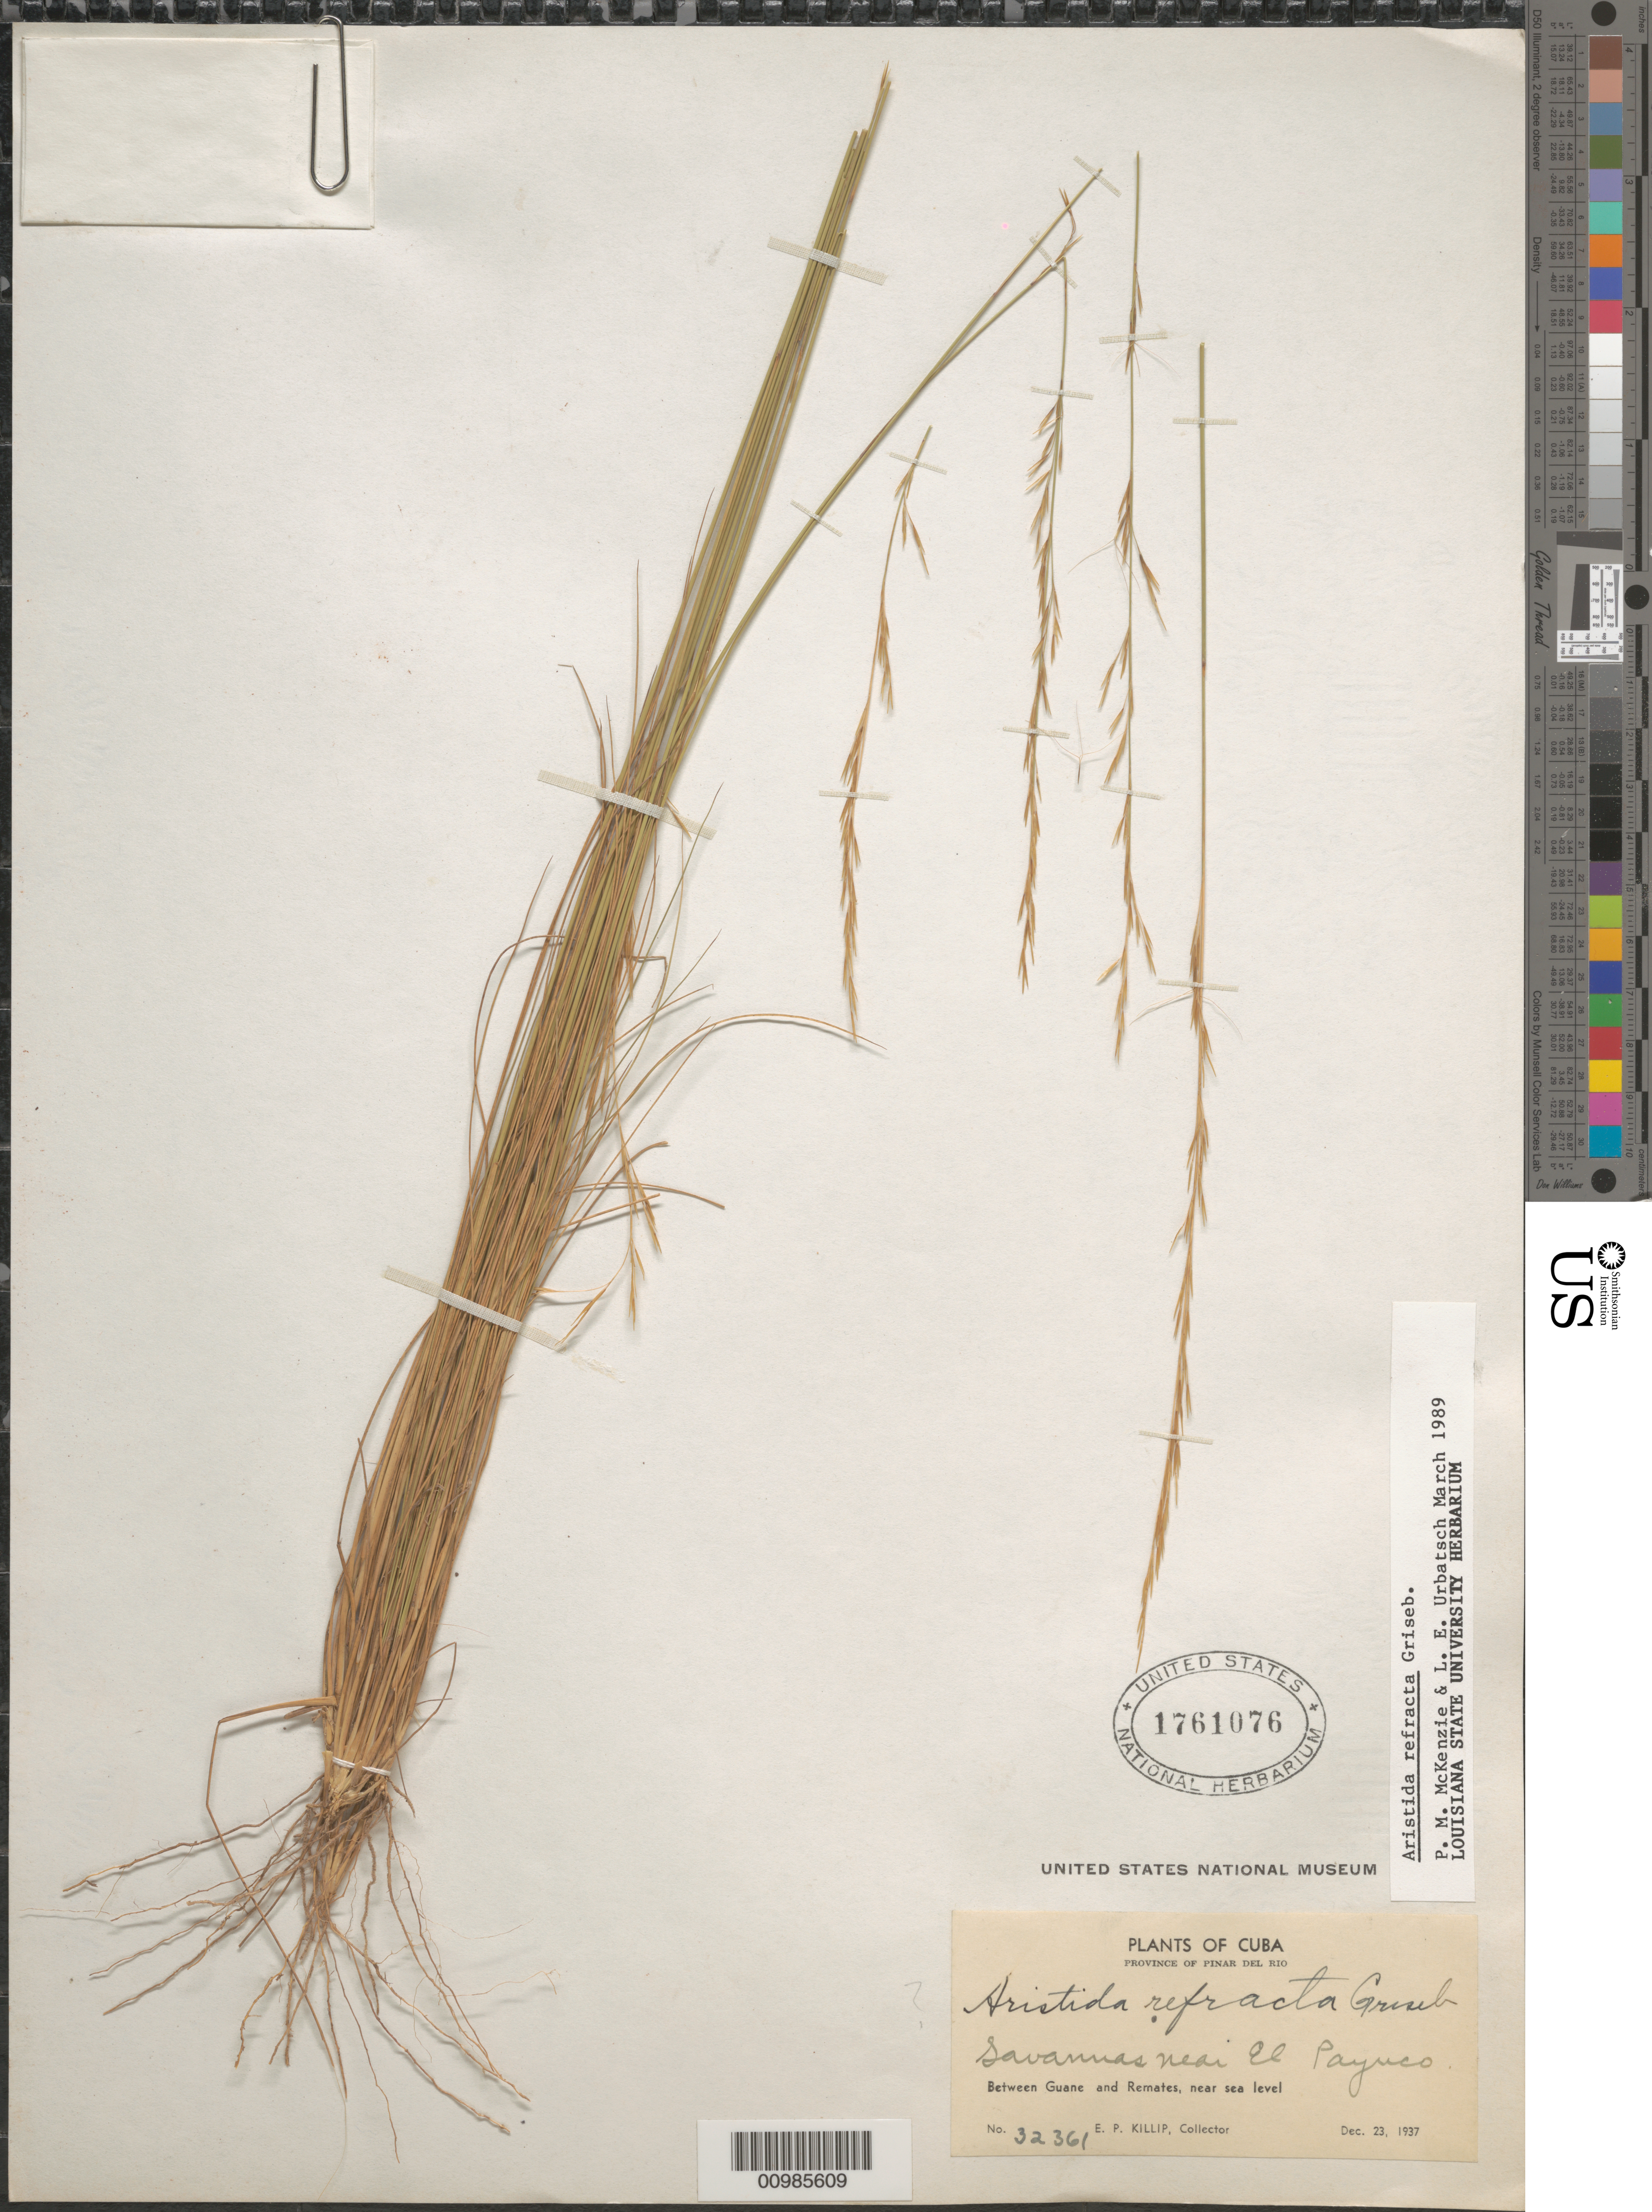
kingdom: Plantae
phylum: Tracheophyta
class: Liliopsida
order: Poales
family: Poaceae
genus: Aristida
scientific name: Aristida refracta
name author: Griseb.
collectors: E. P. Killip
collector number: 32361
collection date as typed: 23 Dec 1937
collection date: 1937-12-23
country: Cuba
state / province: Pinar del Rio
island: Cuba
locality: Between Guane and Remates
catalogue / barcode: US 1761076